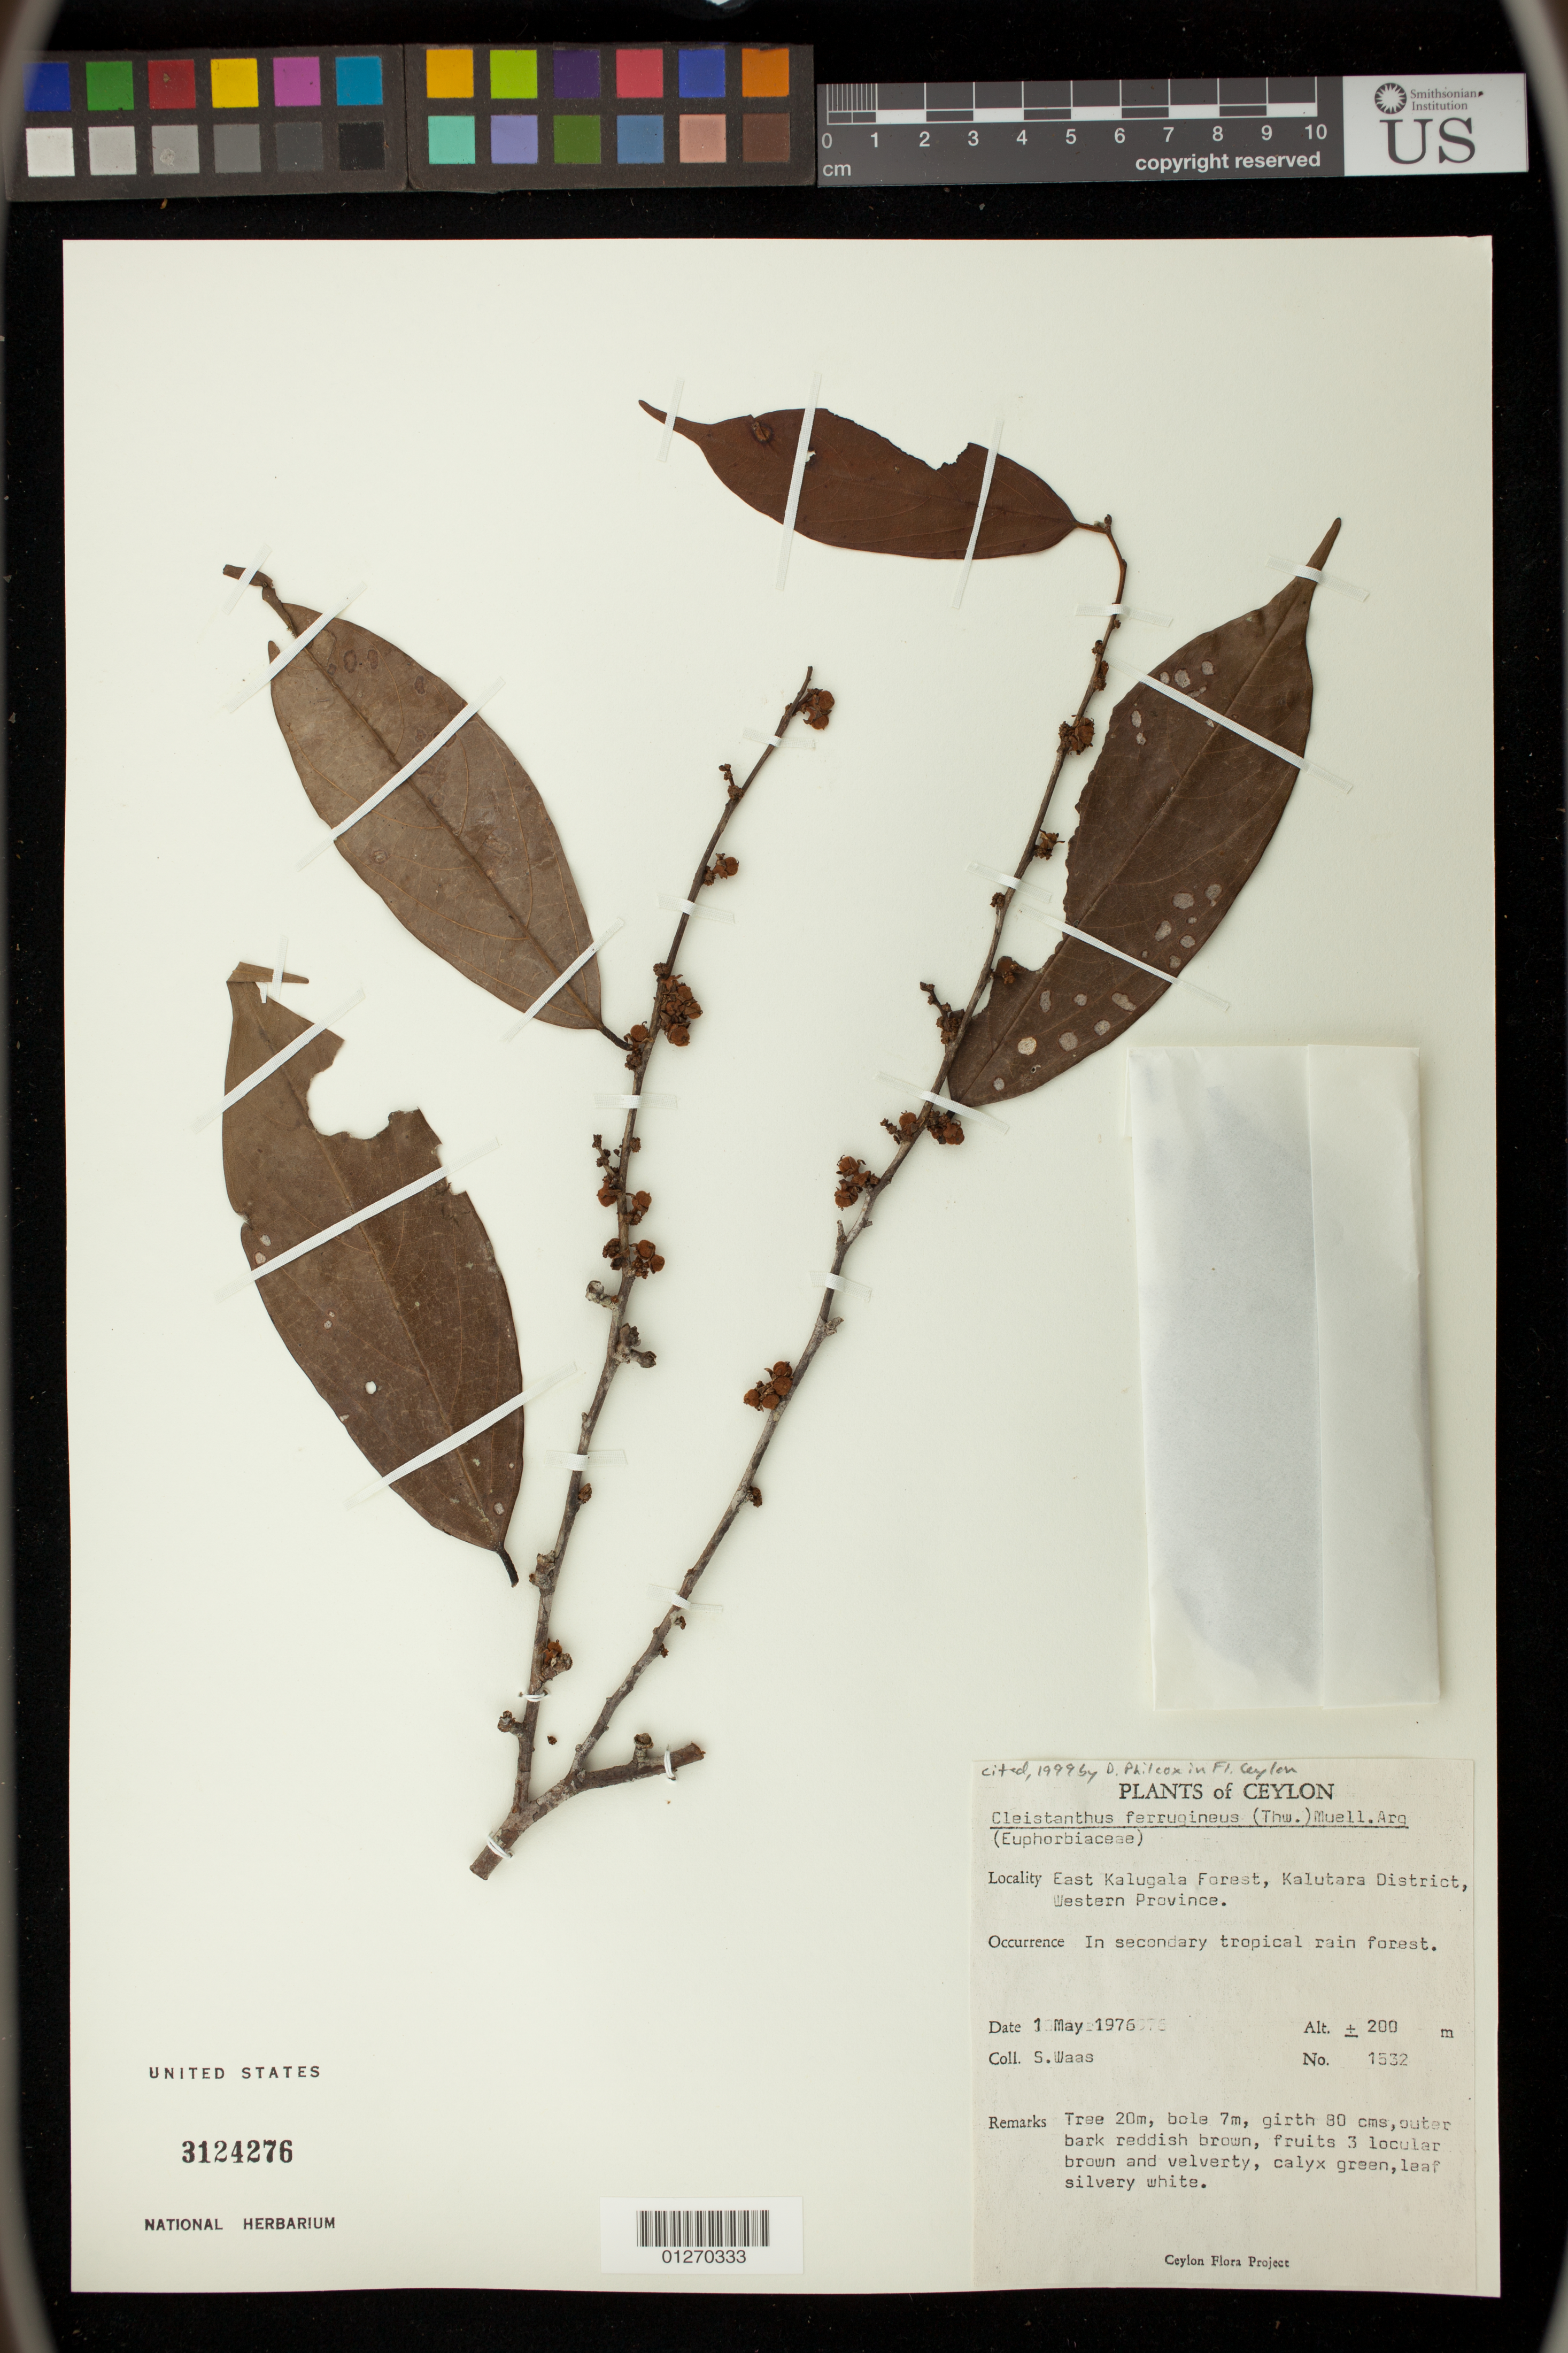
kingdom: Plantae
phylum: Tracheophyta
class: Magnoliopsida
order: Malpighiales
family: Phyllanthaceae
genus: Cleistanthus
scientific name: Cleistanthus ferrugineus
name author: (Thwaites) M. Arg.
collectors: S. Waas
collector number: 1532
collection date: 1976-05-01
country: Sri Lanka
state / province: Western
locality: East Kalugala Forest, Kalutara District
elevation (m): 200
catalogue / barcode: US 3124276